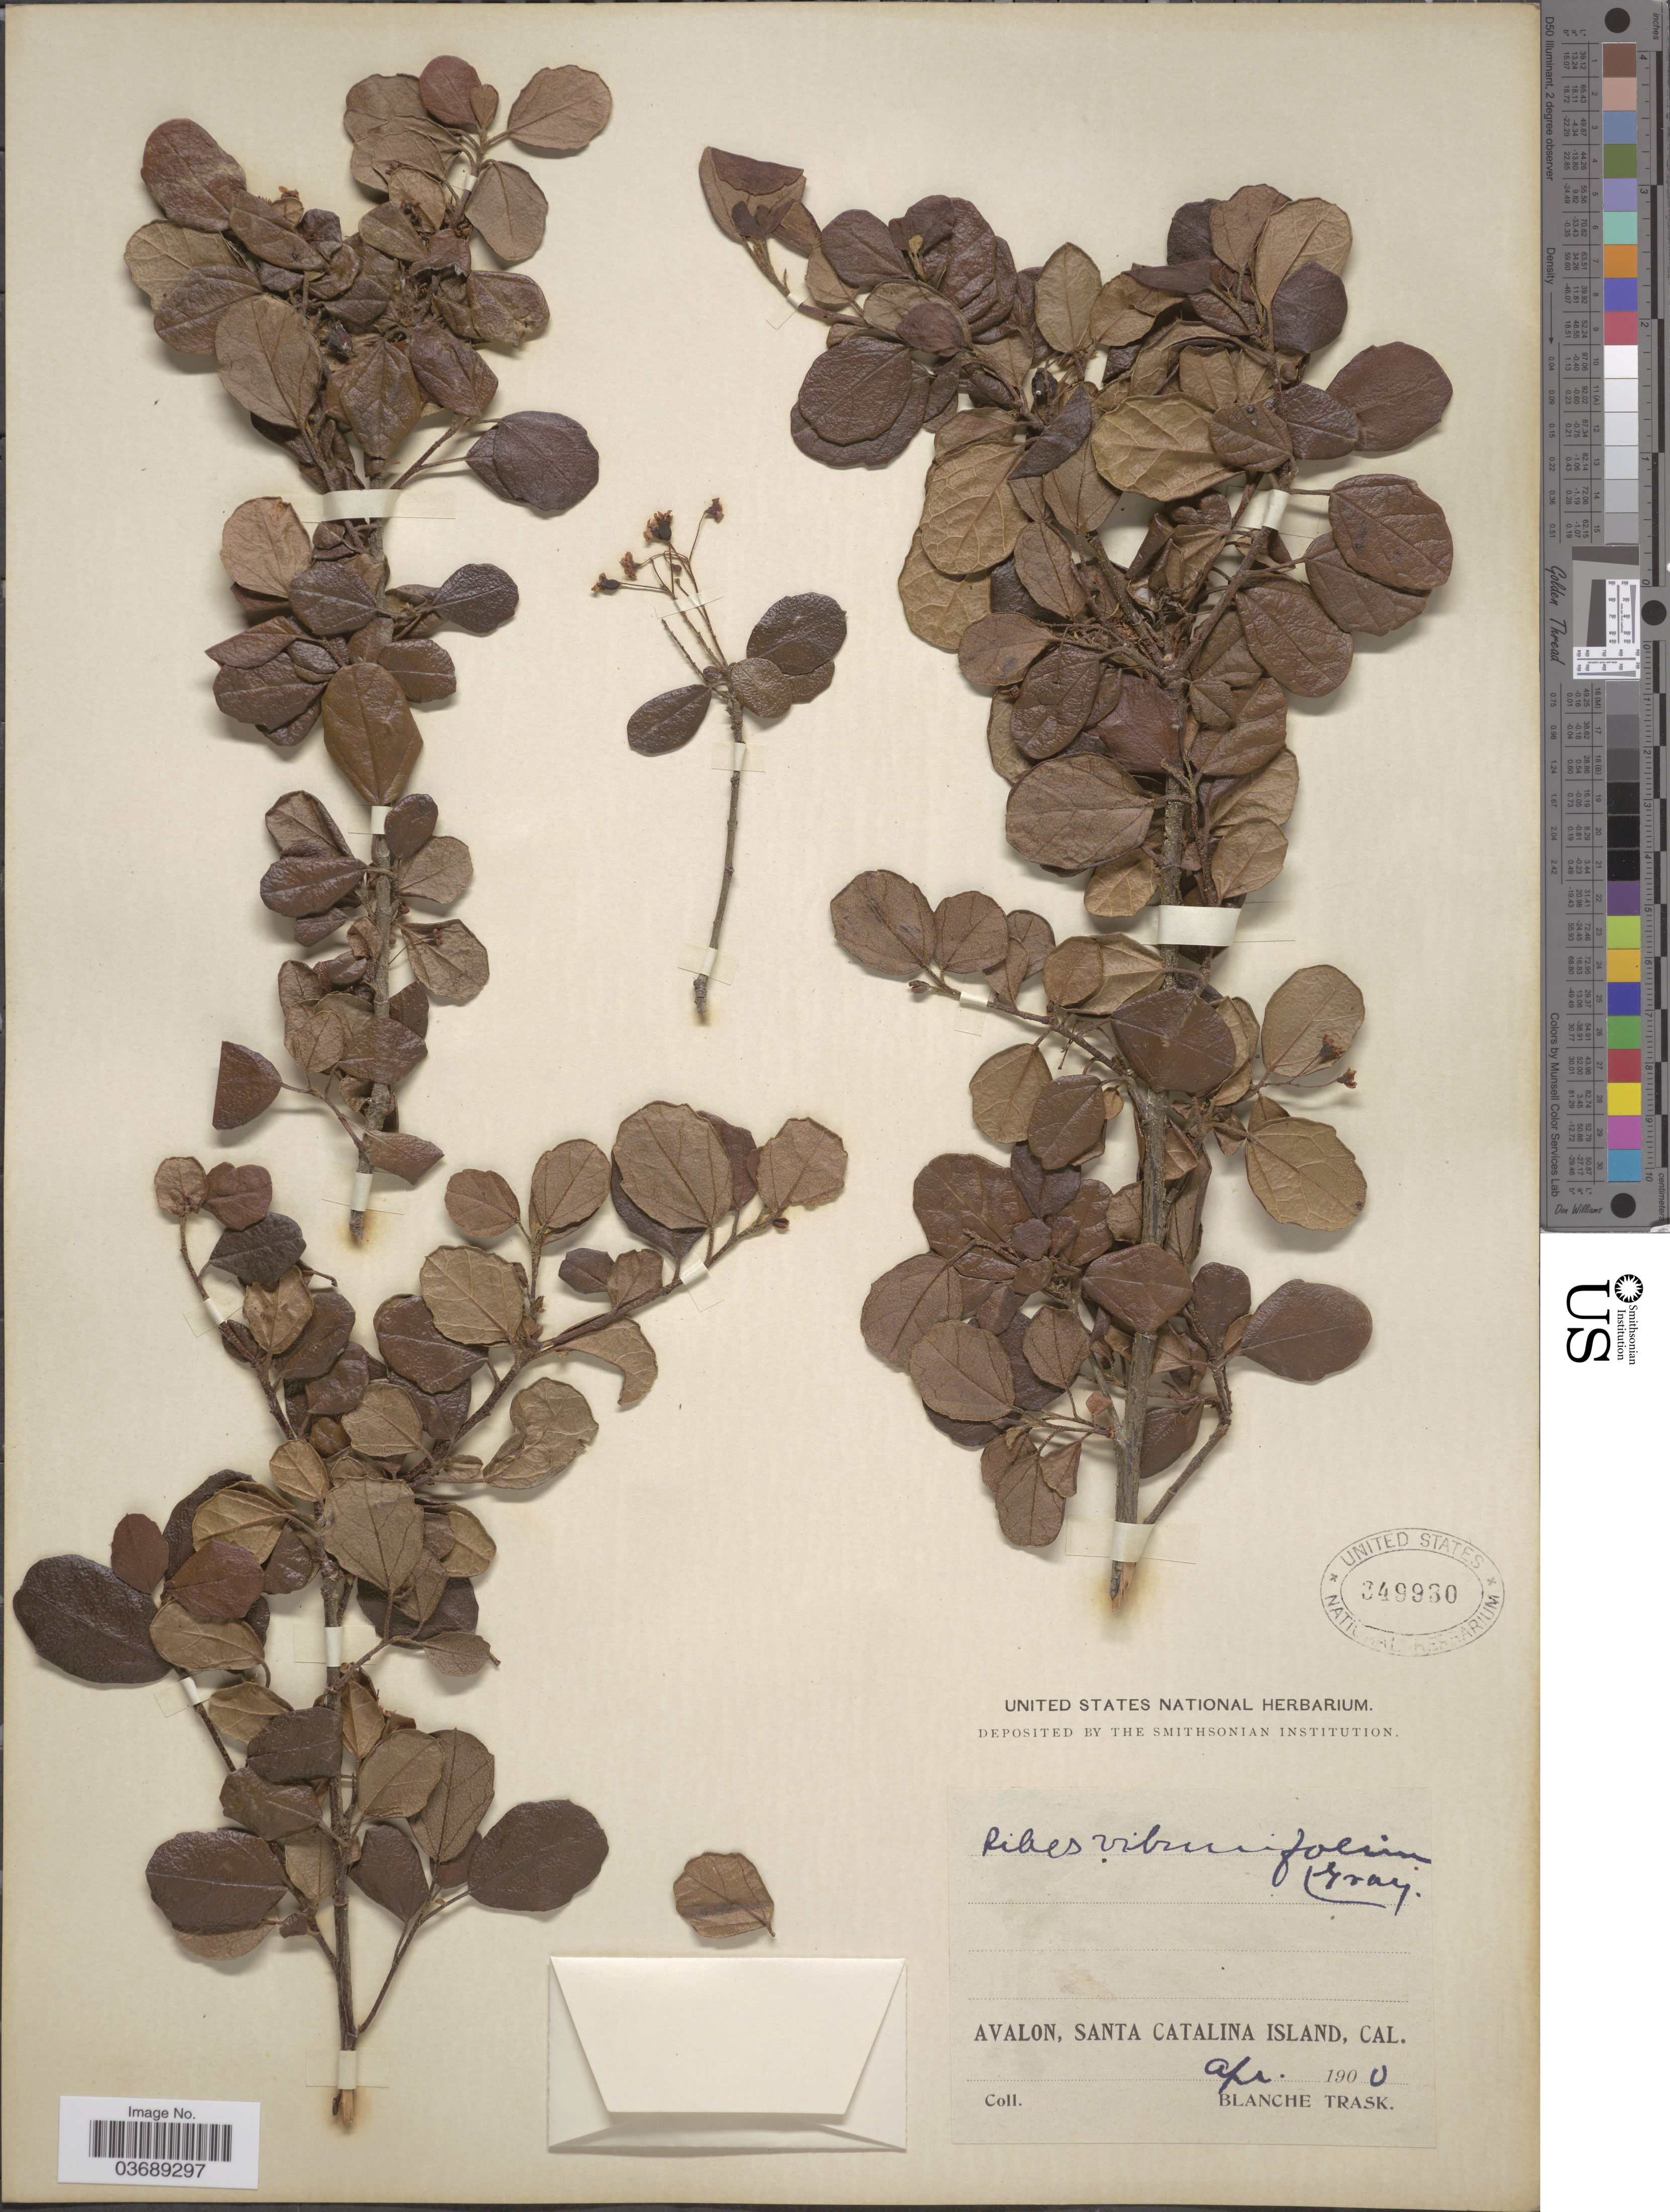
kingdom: Plantae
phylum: Tracheophyta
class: Magnoliopsida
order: Saxifragales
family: Grossulariaceae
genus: Ribes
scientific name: Ribes viburnifolium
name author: A. Gray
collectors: B. Trask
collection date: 1900-04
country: United States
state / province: California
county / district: Los Angeles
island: Santa Catalina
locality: Avalon, Santa Catalina Island.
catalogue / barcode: US 349930